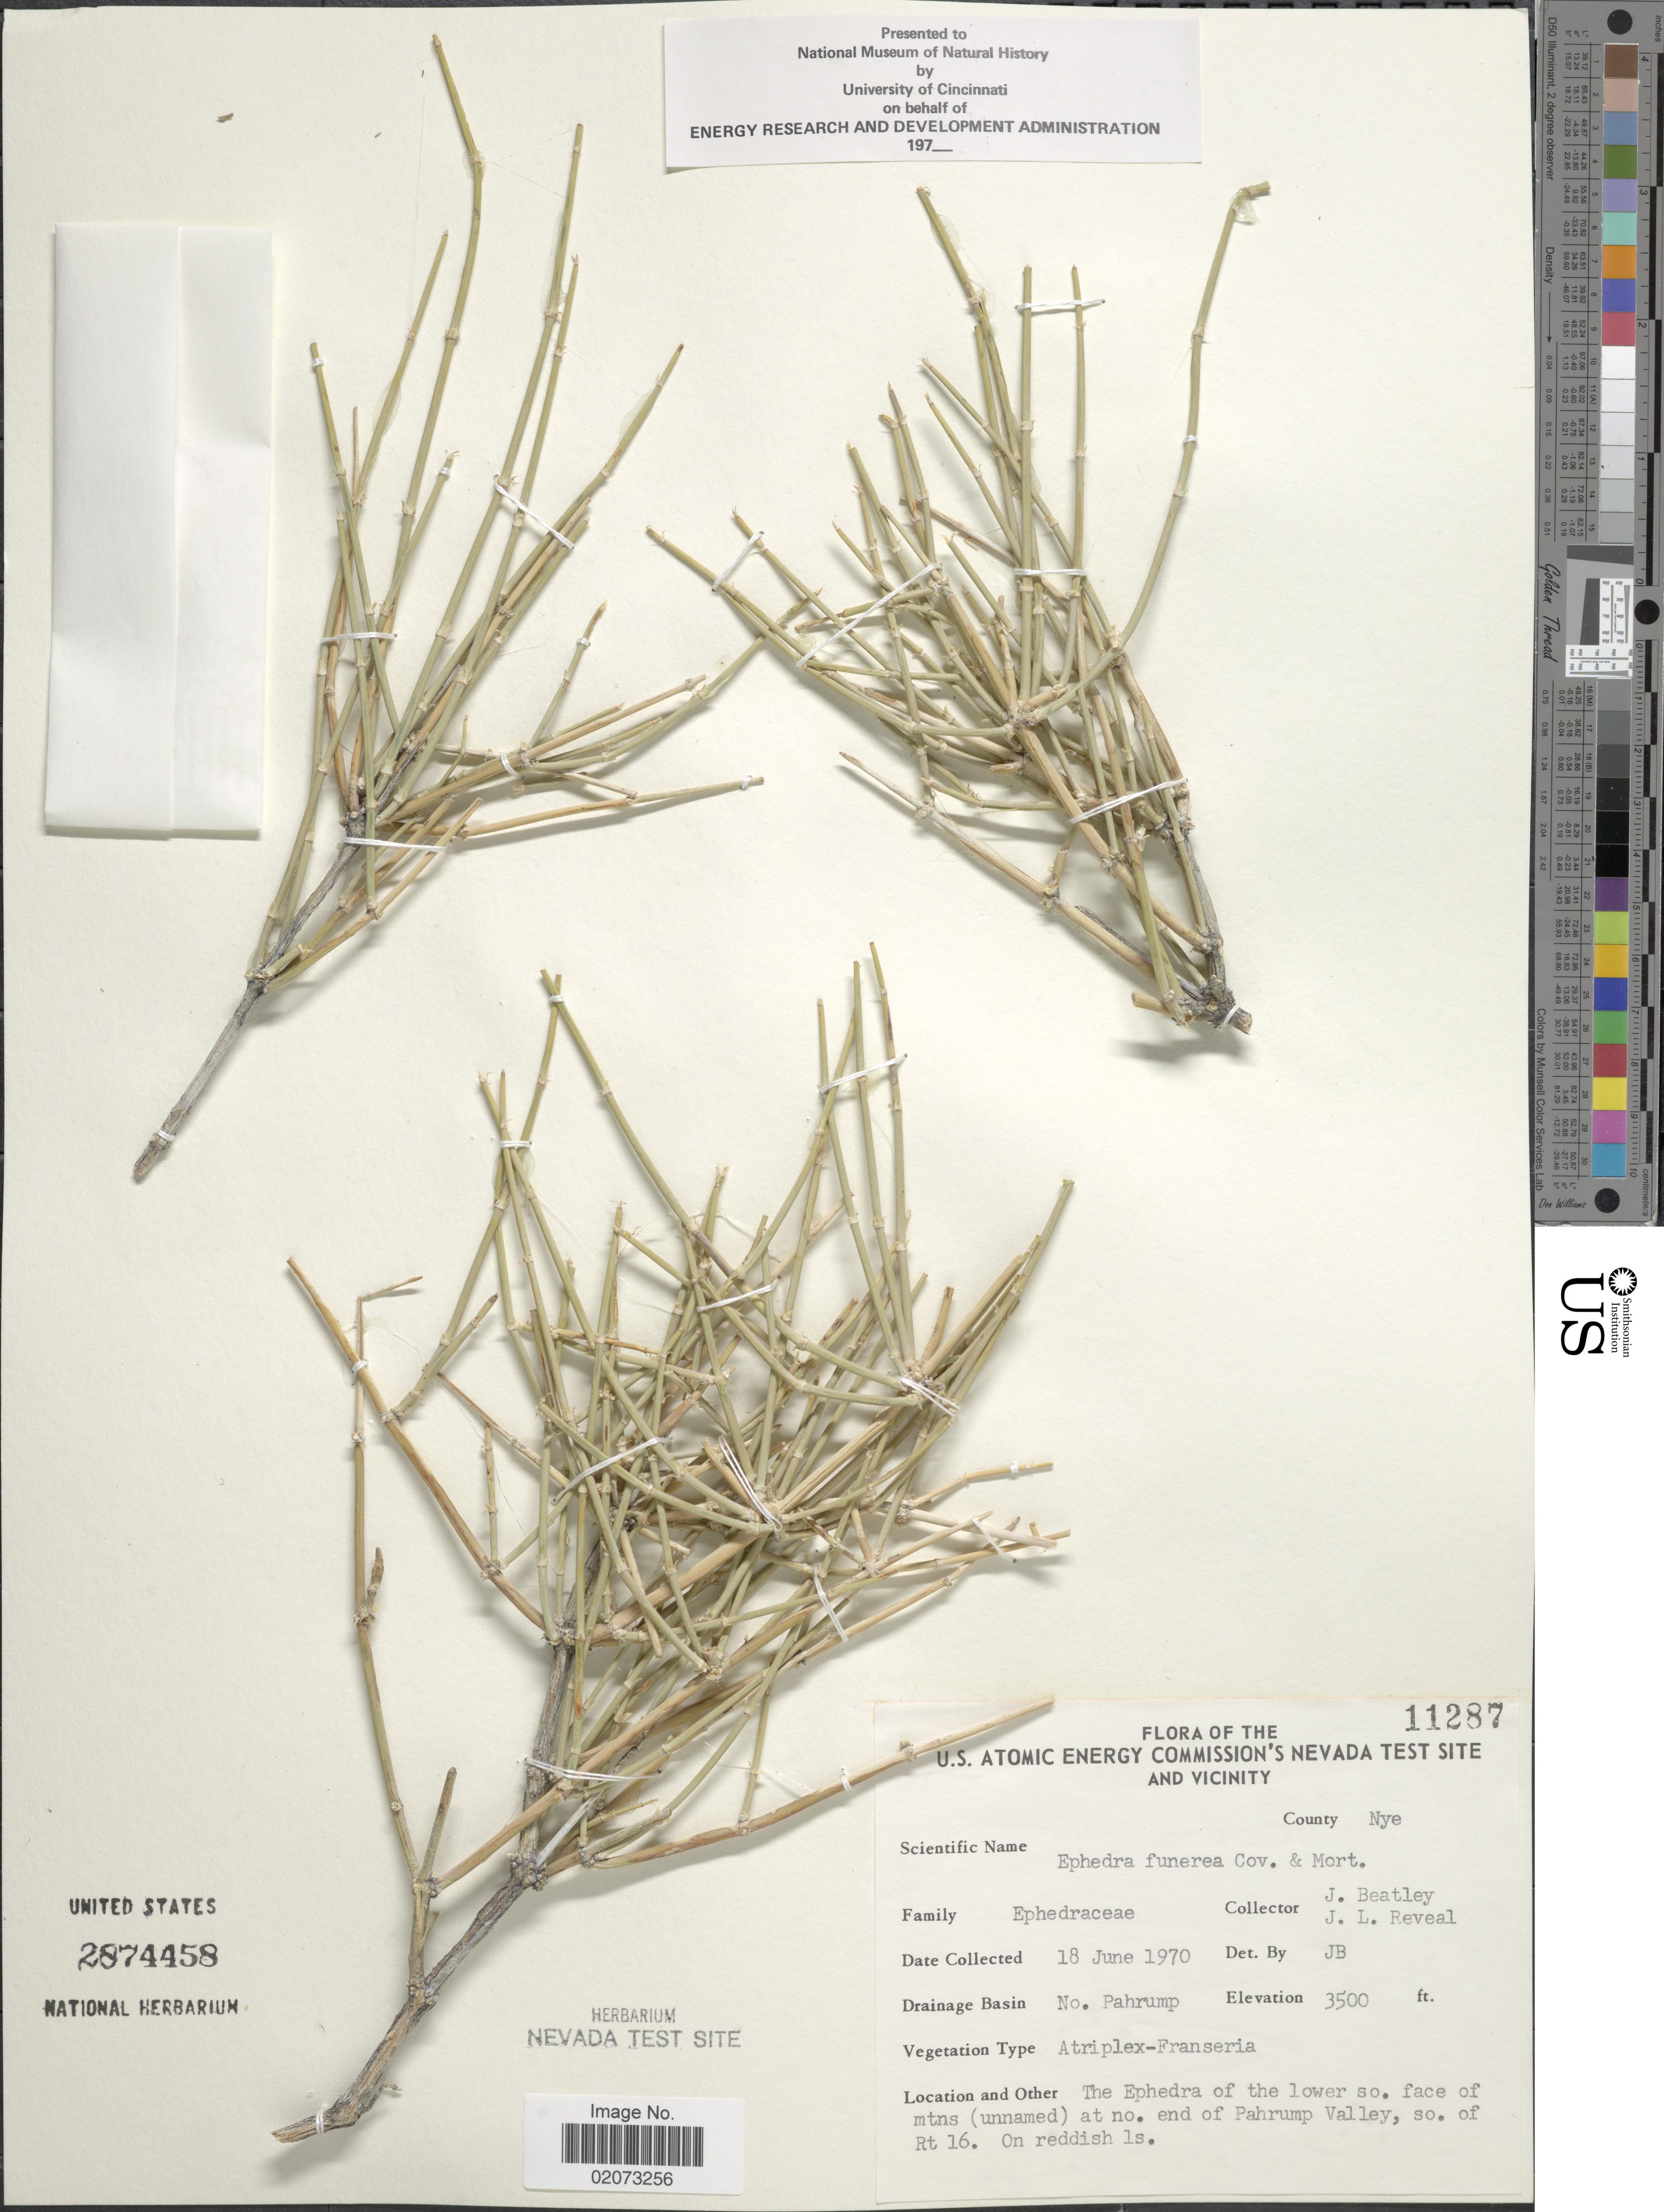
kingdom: Plantae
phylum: Tracheophyta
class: Gnetopsida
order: Ephedrales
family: Ephedraceae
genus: Ephedra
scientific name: Ephedra funerea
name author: Coville & C.V. Morton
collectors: J. C. Beatley & J. L. Reveal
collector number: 11287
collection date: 1970-06-18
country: United States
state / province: Nevada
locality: U. S. Atomic Energy Commission's Nevada Test Site and vicinity. County Nye. Drainage Basin No. Pahrump. The Ephedra of the lower so. face of mtns (unnamed) at no. end of Pahrump Valley, so. of Rt 16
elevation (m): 1067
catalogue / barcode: US 2874458